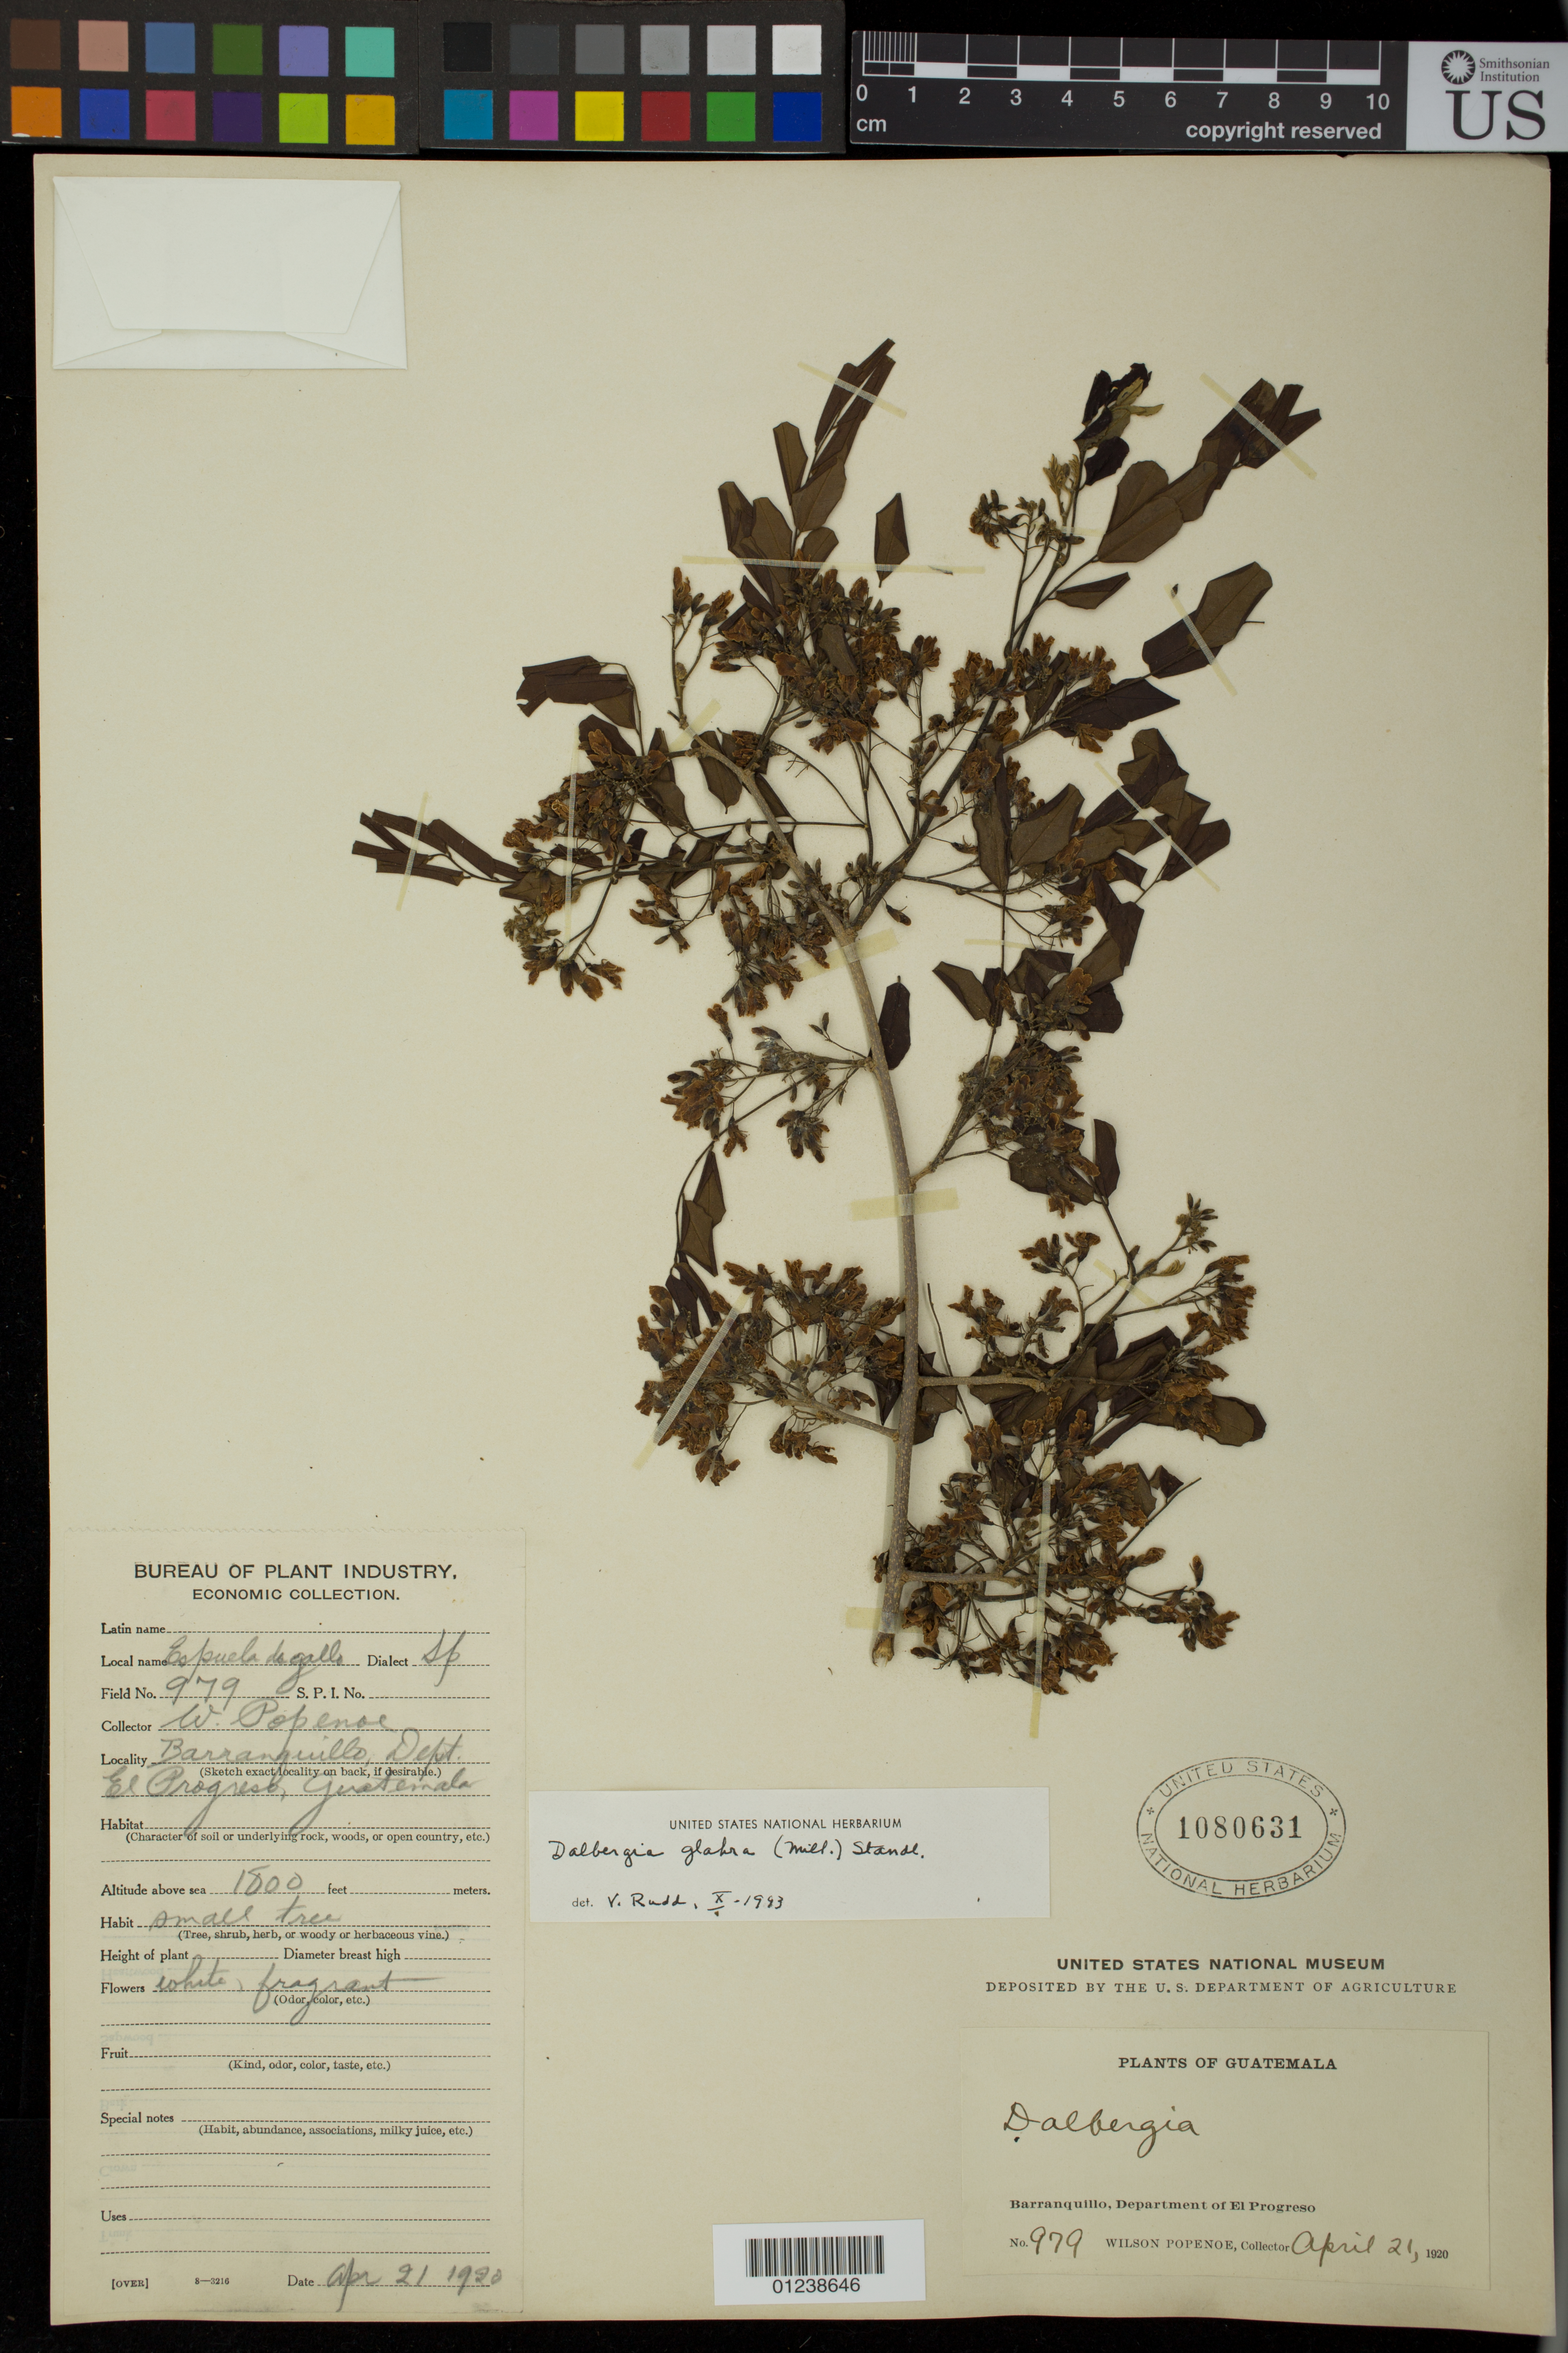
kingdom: Plantae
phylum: Tracheophyta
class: Magnoliopsida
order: Fabales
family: Fabaceae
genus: Dalbergia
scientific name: Dalbergia glabra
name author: (Mill.) Standl.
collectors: W. Popenoe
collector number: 979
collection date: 1920-04-21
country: Guatemala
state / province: El Progreso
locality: Barranquillo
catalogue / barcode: US 1080631